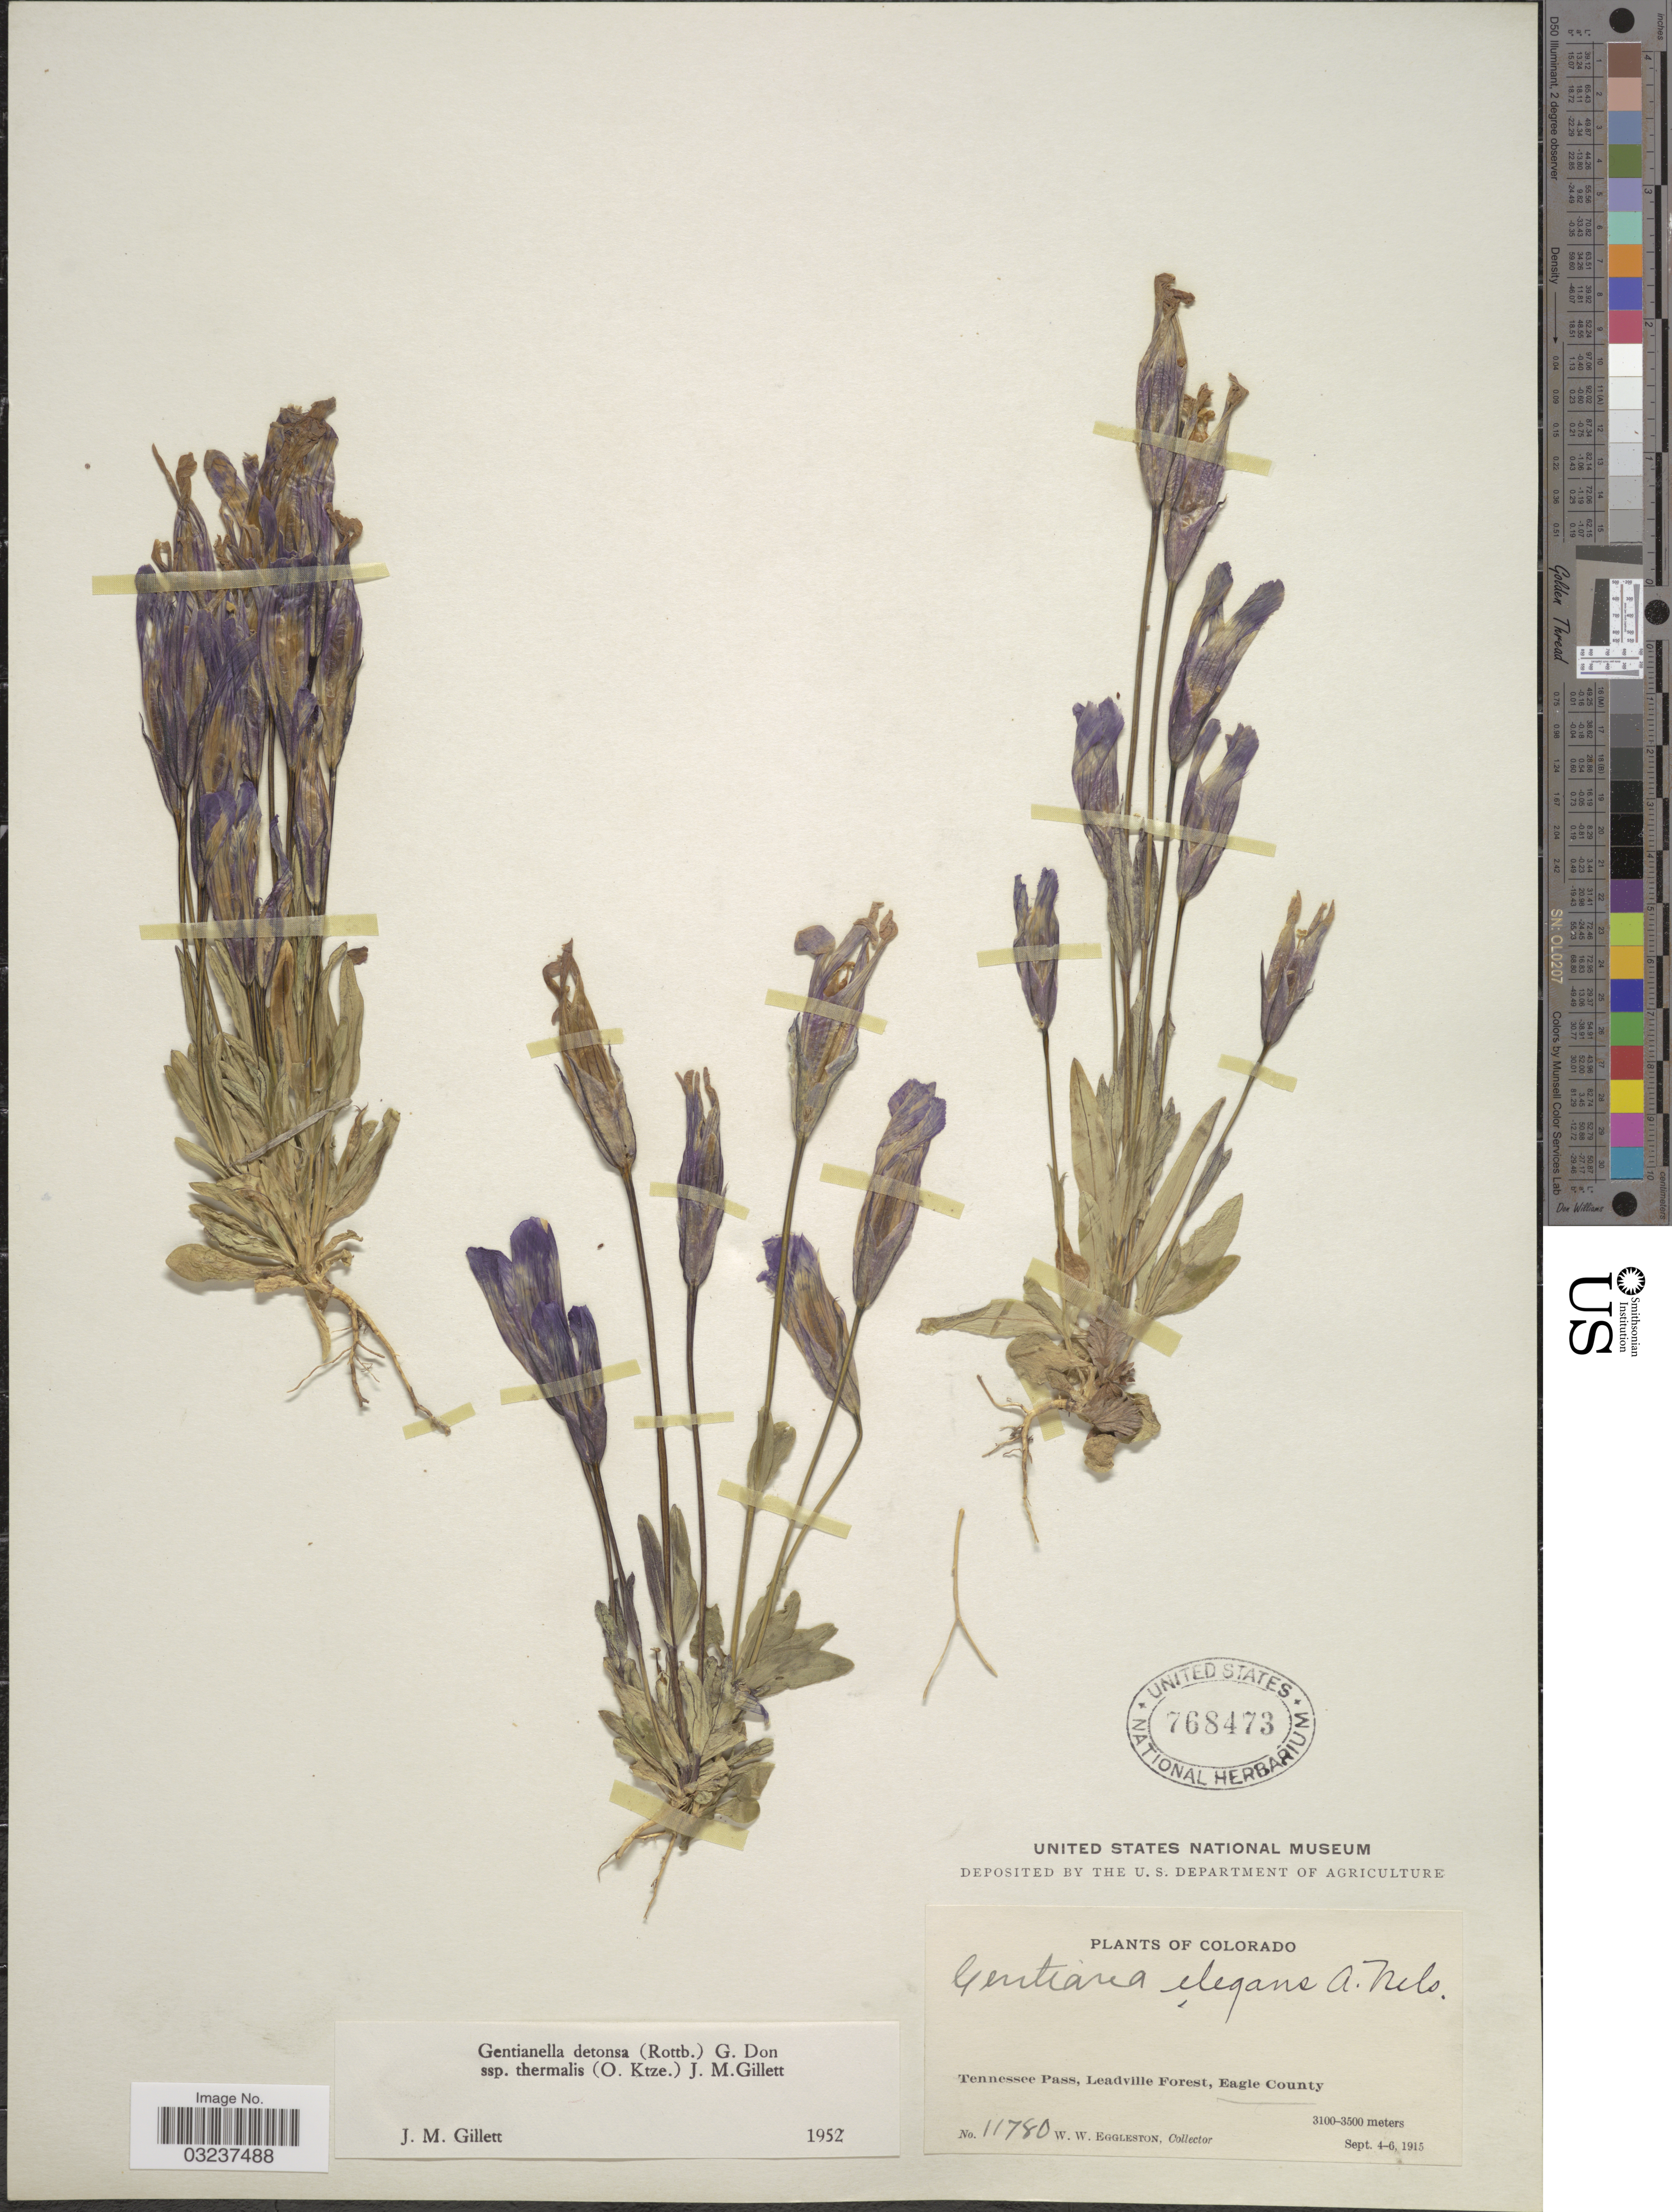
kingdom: Plantae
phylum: Tracheophyta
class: Magnoliopsida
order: Gentianales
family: Gentianaceae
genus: Gentianella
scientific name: Gentianella detonsa subsp. elegans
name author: (A. Gray) J.M. Gillett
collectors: W. W. Eggleston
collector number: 11780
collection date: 1915-09-04/1915-09-06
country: United States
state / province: Colorado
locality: Tennessee Pass, Leadville Forest, Eagle County.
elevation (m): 3100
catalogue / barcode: US 768473